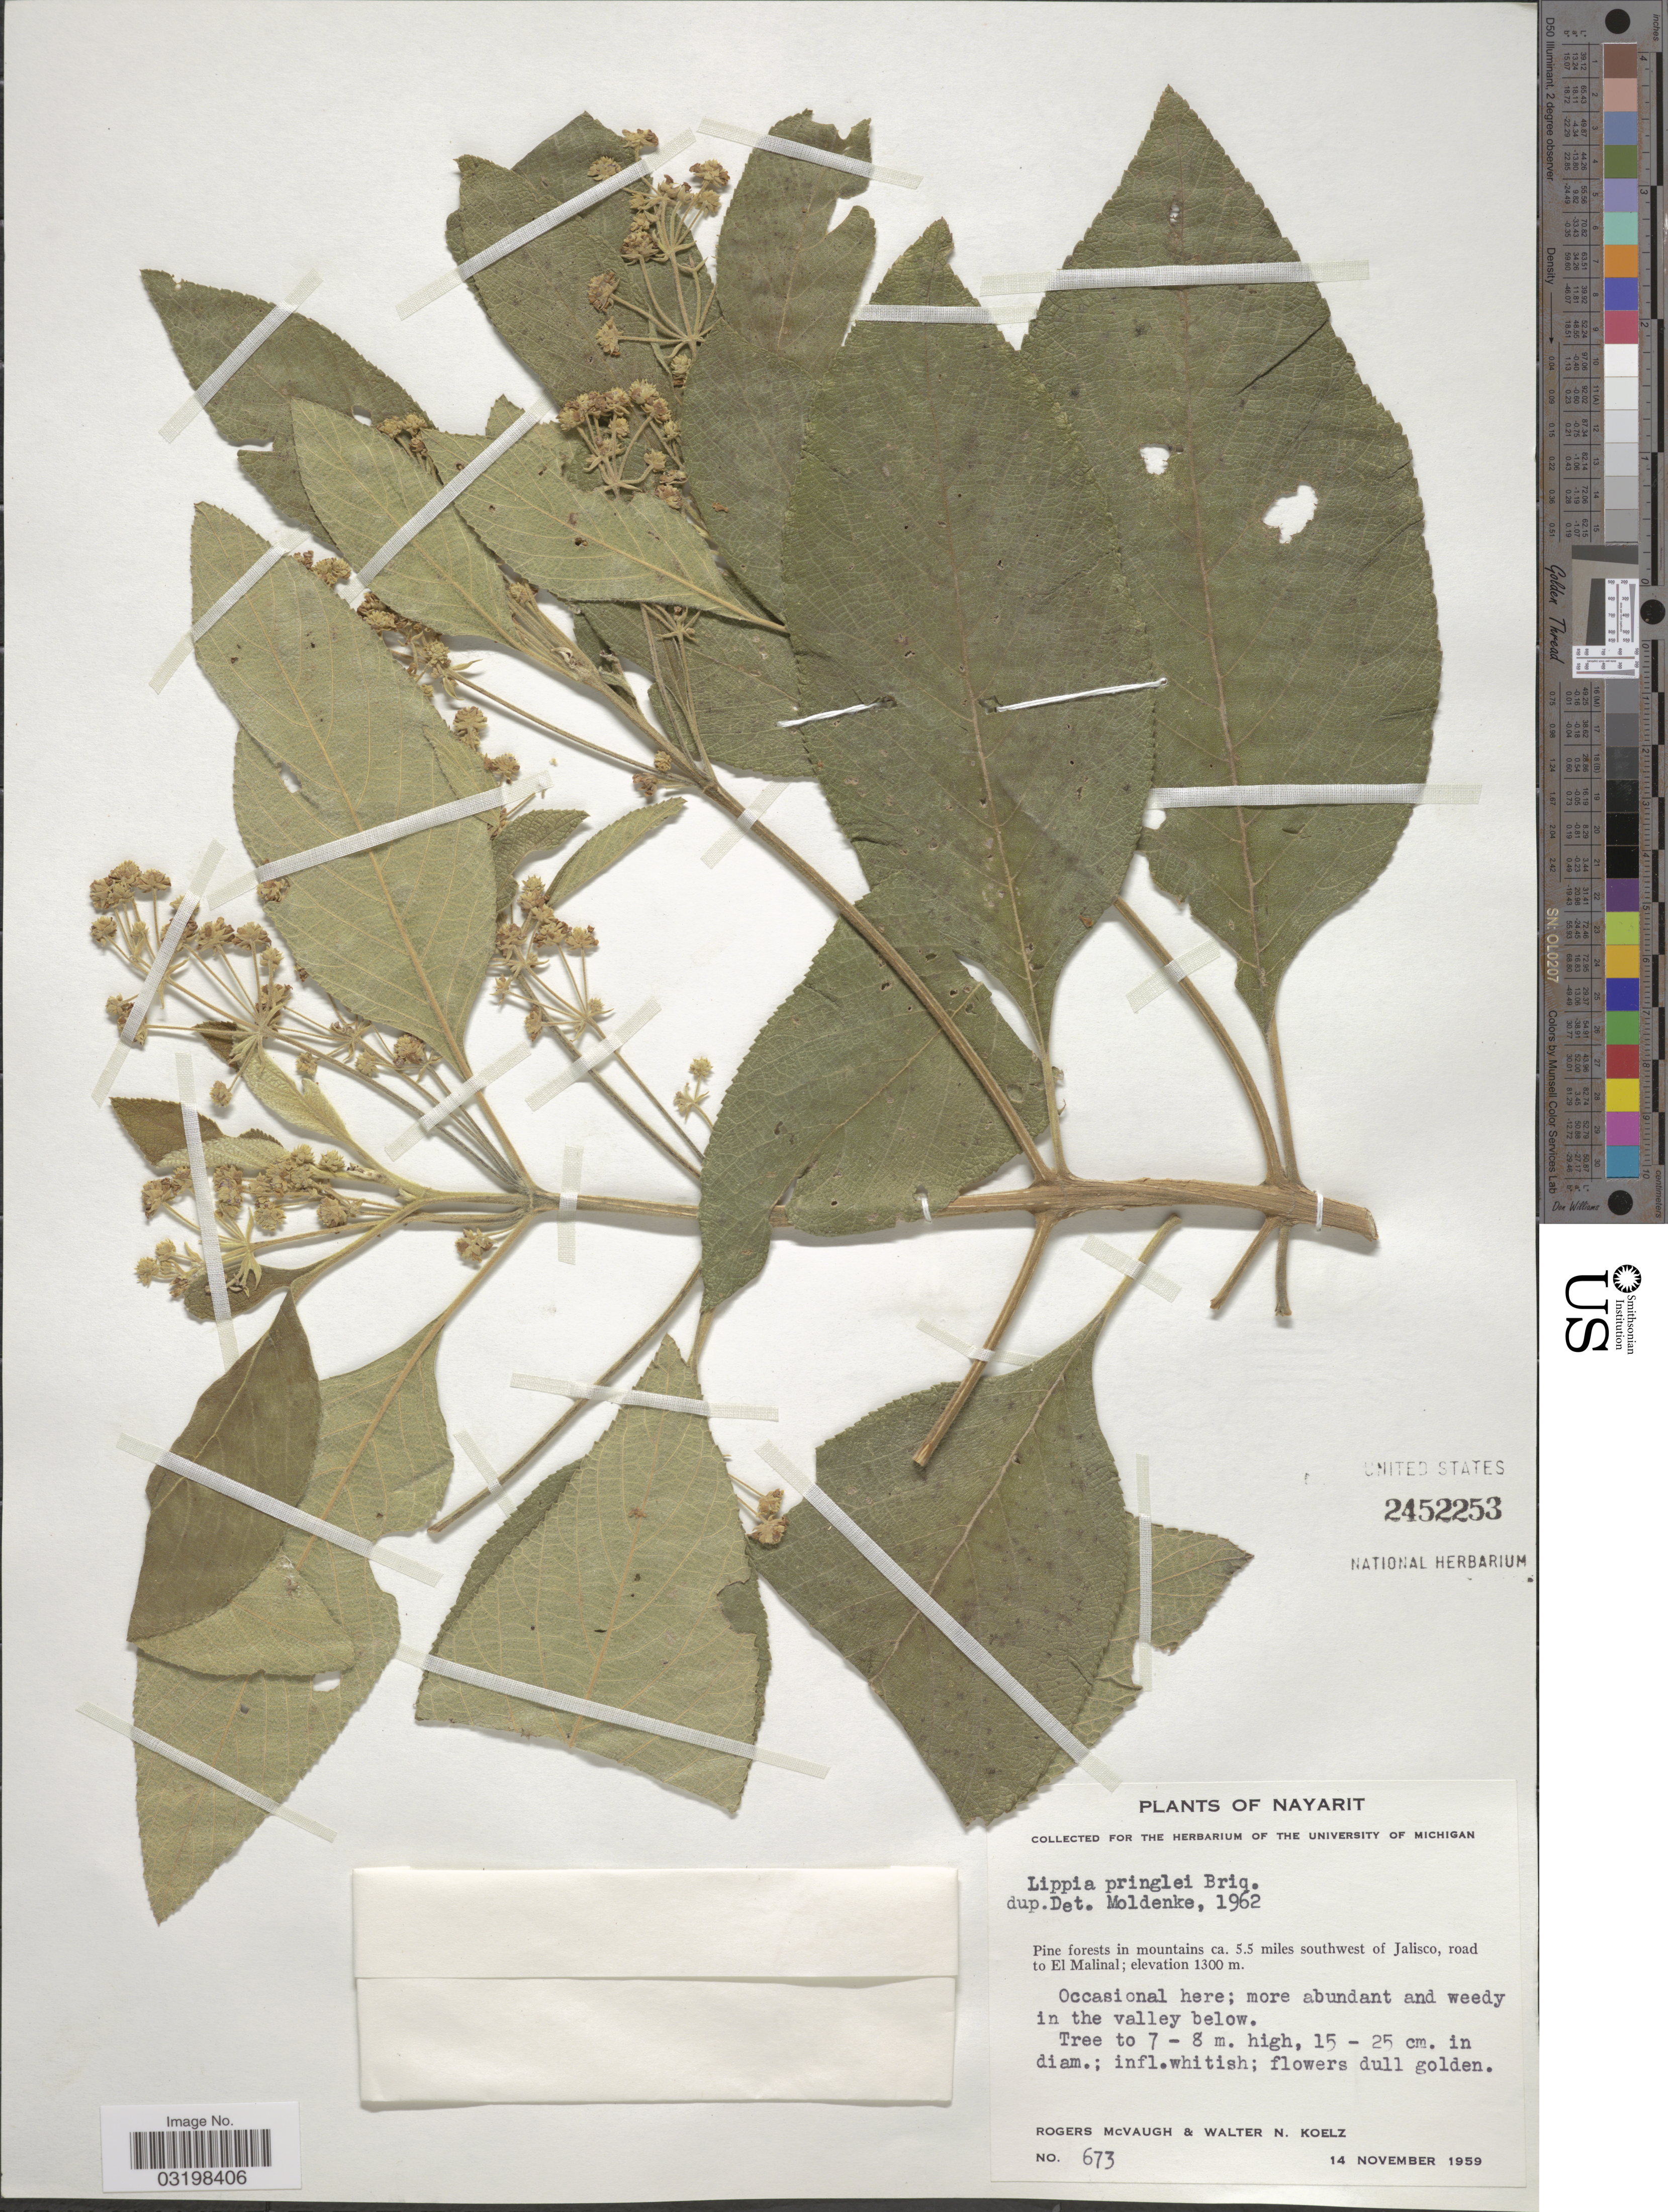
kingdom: Plantae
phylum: Tracheophyta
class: Magnoliopsida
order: Lamiales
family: Verbenaceae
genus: Lippia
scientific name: Lippia umbellata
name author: Cav.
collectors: R. McVaugh & W. N. Koelz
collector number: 673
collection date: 1959-11-14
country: Mexico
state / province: Nayarit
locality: Pine forest in mountains ca. 5.5 miles southwest of Jalisco, road to El Malinal.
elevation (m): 1300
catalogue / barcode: US 2452253